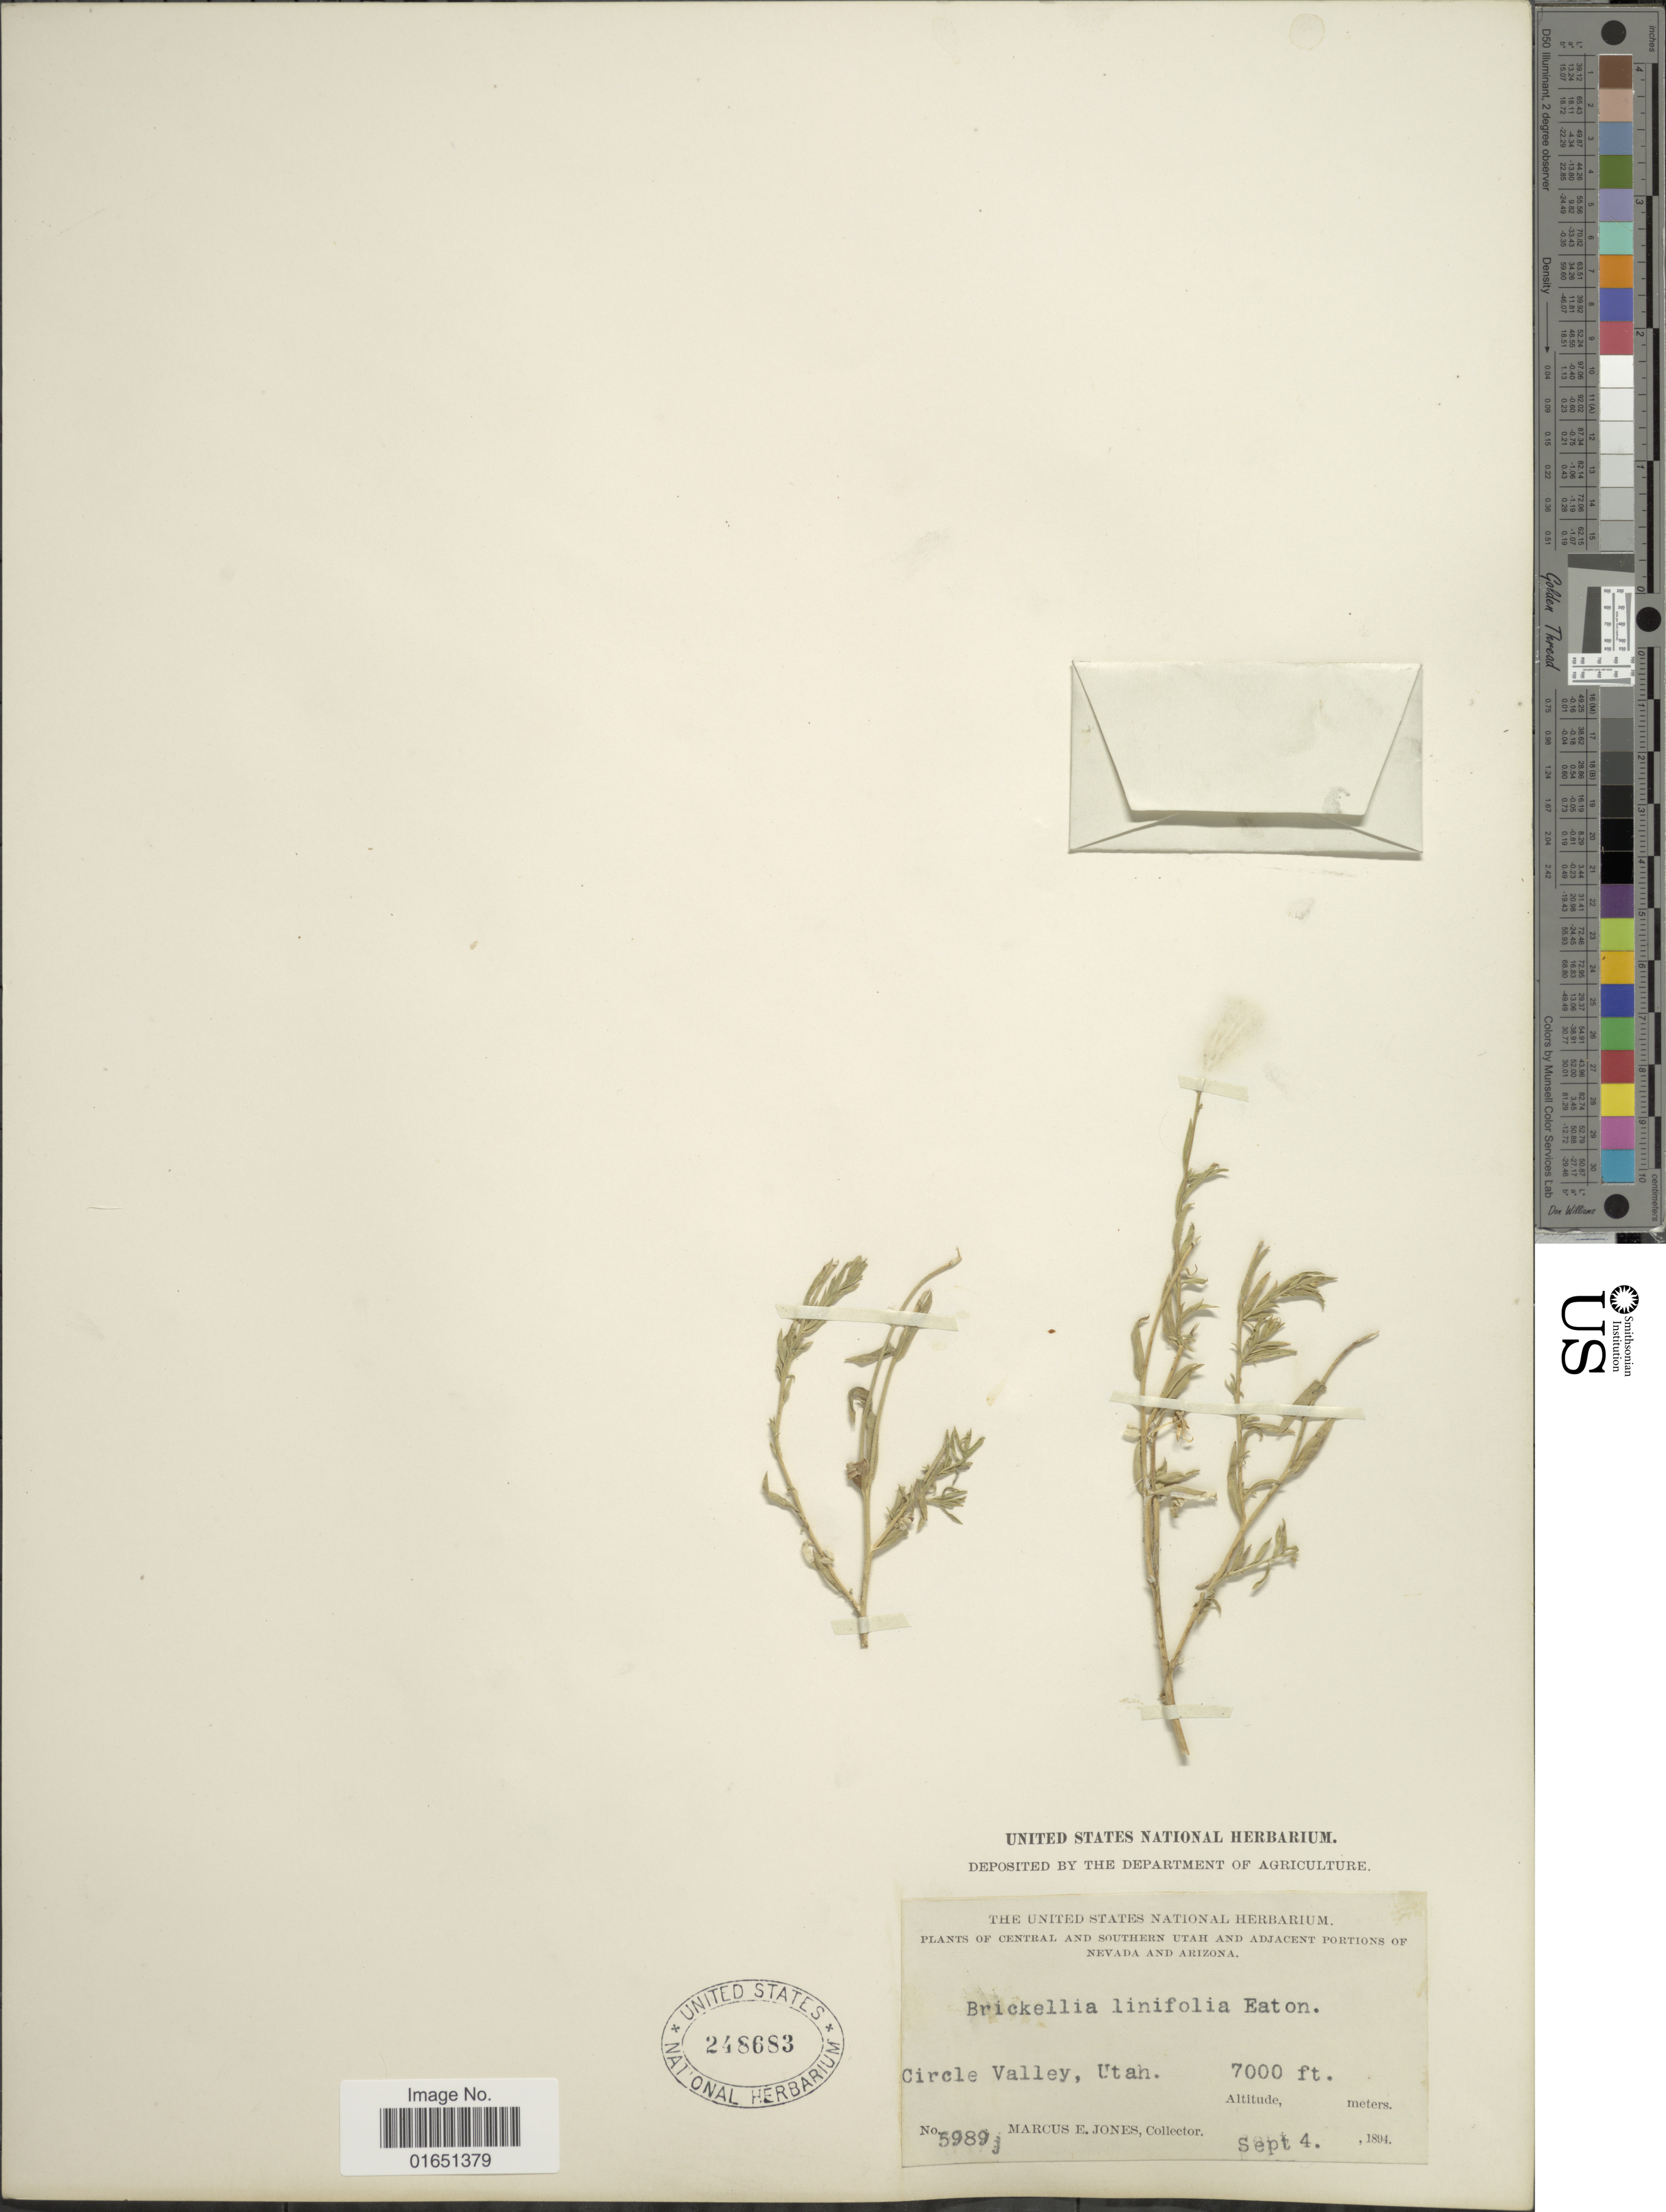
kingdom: Plantae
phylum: Tracheophyta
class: Magnoliopsida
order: Asterales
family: Asteraceae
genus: Brickellia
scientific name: Brickellia oblongifolia var. linifolia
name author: (D.C. Eaton) B.L. Rob.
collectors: M. E. Jones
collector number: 5989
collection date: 1894-09-04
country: United States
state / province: Utah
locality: Central and Southern Utah and Adjacent Portion of Nevada and Arizona, Circle Valley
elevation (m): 2134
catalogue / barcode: US 248683